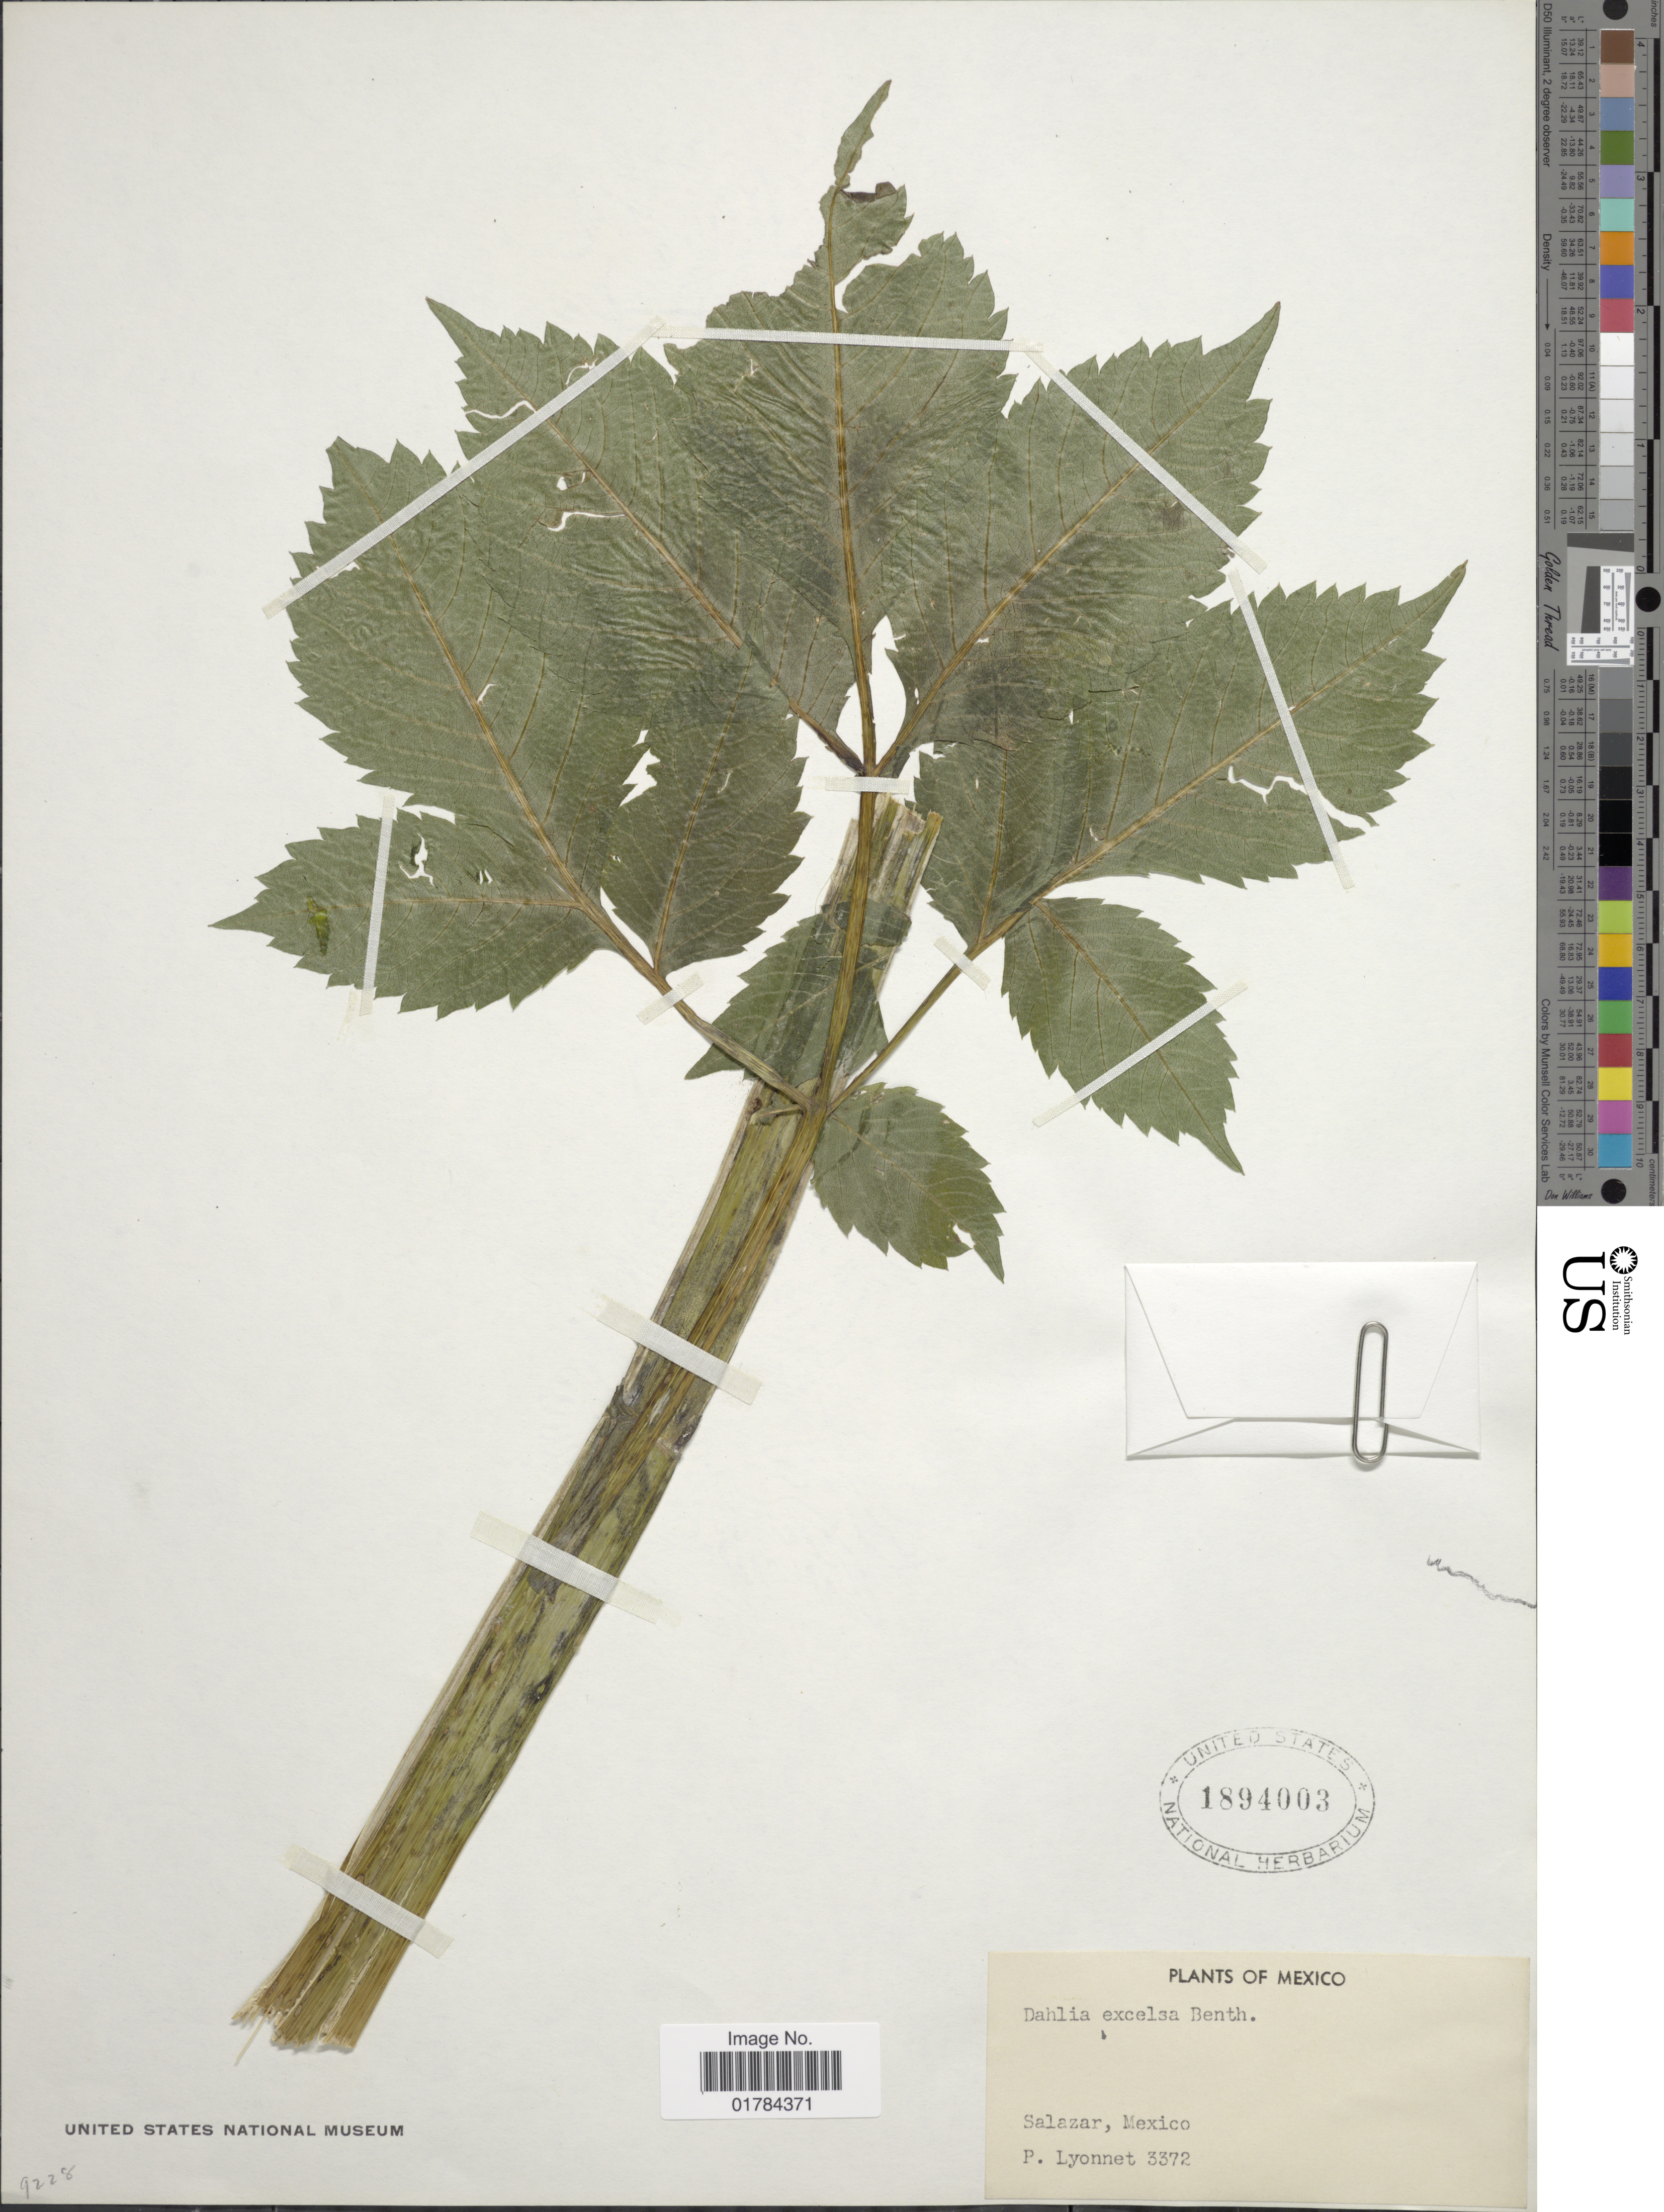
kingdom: Plantae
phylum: Tracheophyta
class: Magnoliopsida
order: Asterales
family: Asteraceae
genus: Dahlia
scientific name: Dahlia excelsa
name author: Benth.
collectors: P. Lyonnet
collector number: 3372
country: Mexico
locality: Salazar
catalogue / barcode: US 1894003